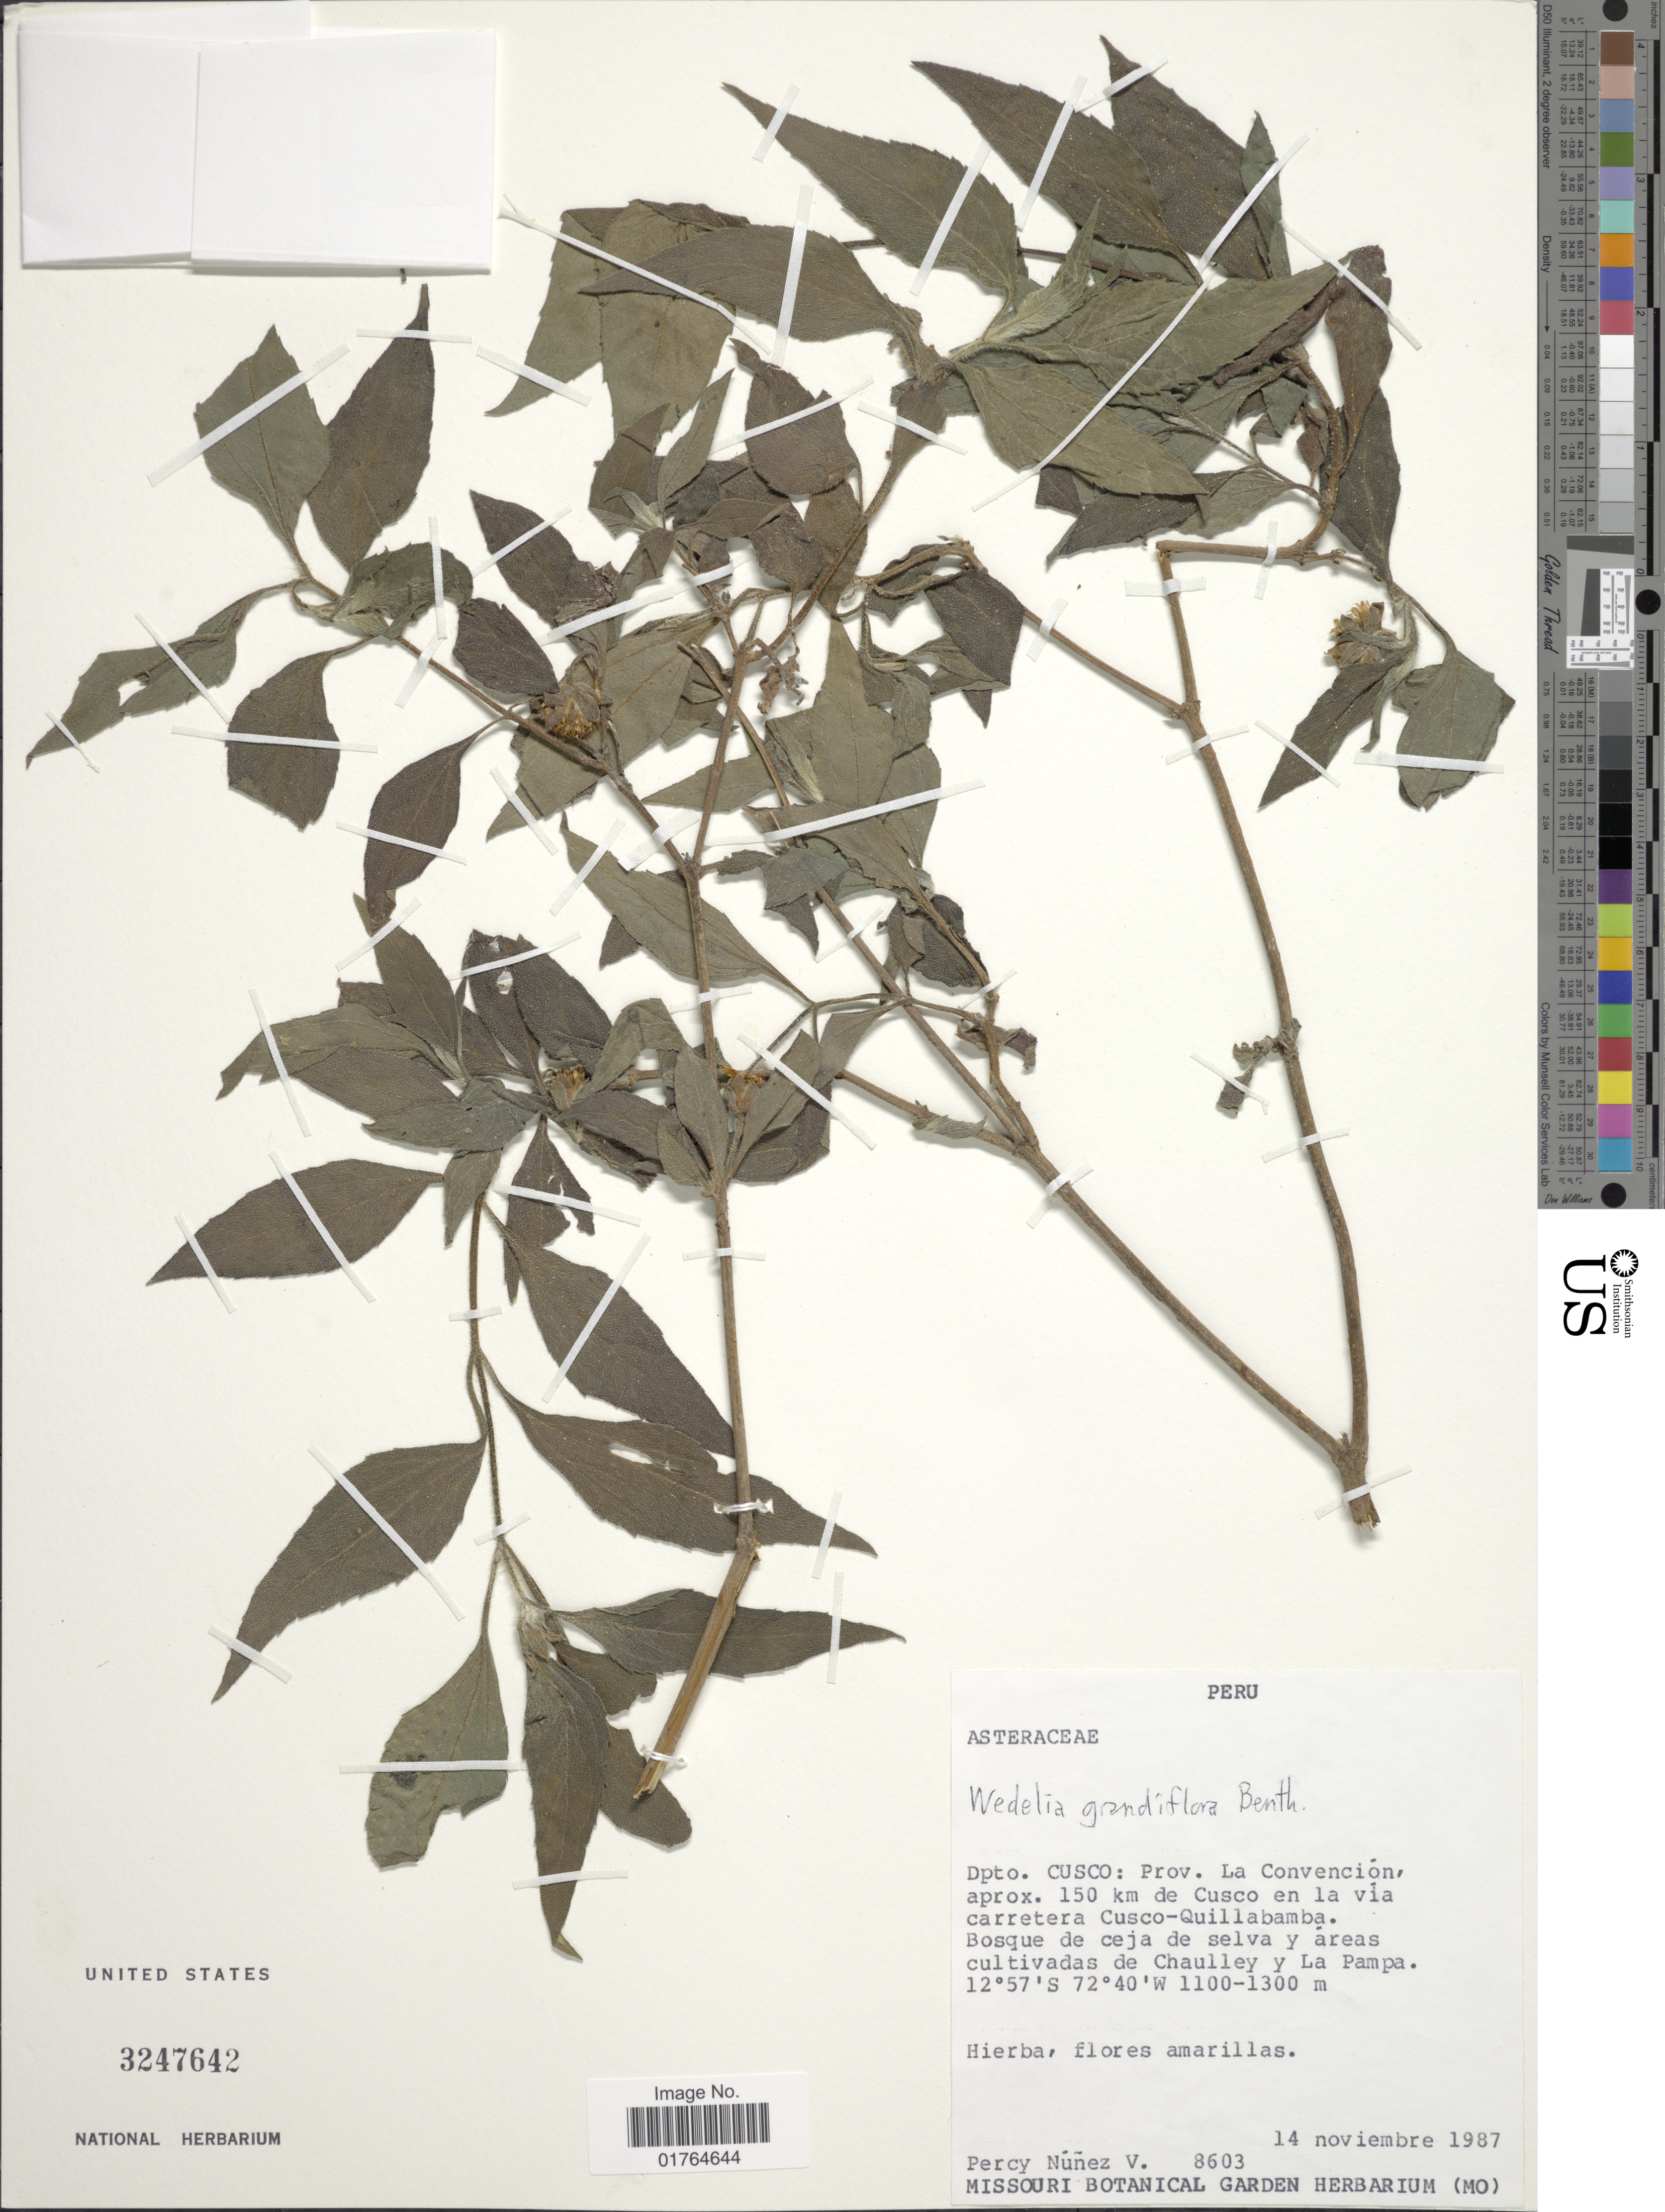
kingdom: Plantae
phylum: Tracheophyta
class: Magnoliopsida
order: Asterales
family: Asteraceae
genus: Wedelia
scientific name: Wedelia latifolia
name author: DC.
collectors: P. Nuñez V.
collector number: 8603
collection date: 1987-11-14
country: Peru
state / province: Cusco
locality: Prov. La Convencion, aprox. 150 km de Cusco en la via carretera Cusco-Quillabamba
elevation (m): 1100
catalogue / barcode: US 3247642